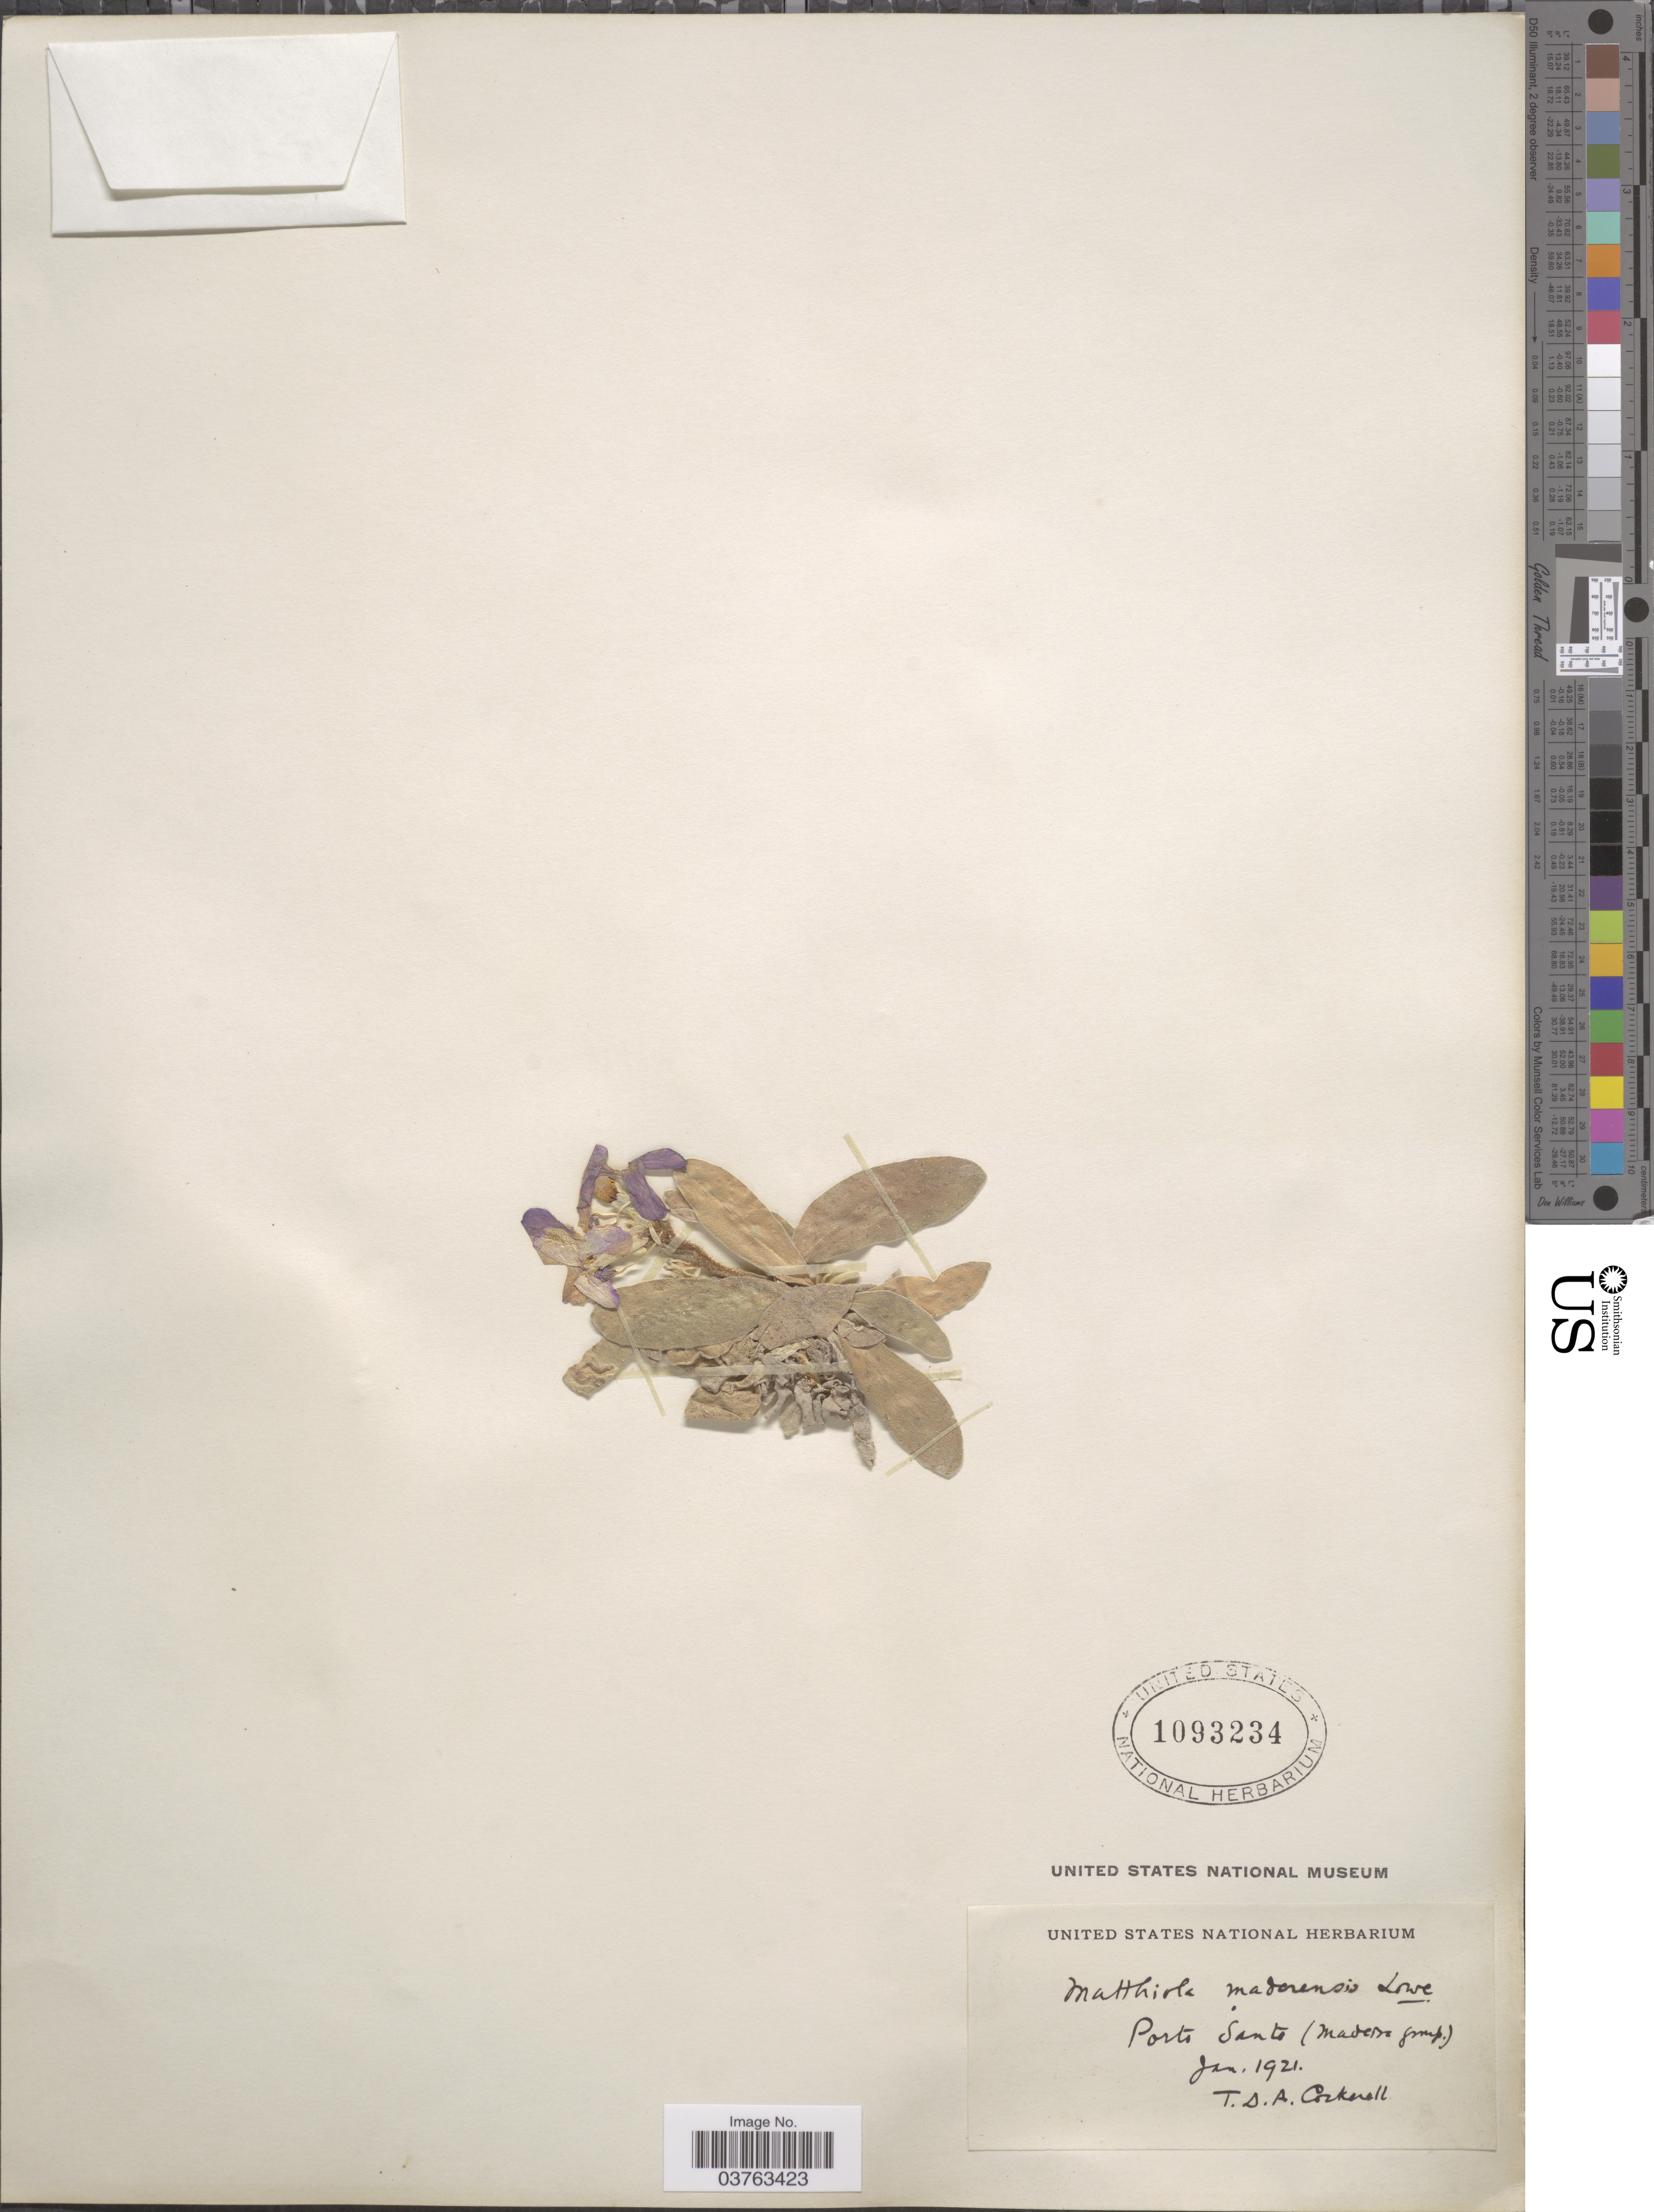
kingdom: Plantae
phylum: Tracheophyta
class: Magnoliopsida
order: Brassicales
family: Brassicaceae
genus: Matthiola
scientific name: Matthiola maderensis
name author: Lowe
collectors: T. Cockerell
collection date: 1921-01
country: Portugal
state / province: Madeira (Aut. Reg.)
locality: Porto Santo (Madera group).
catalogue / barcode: US 1093234